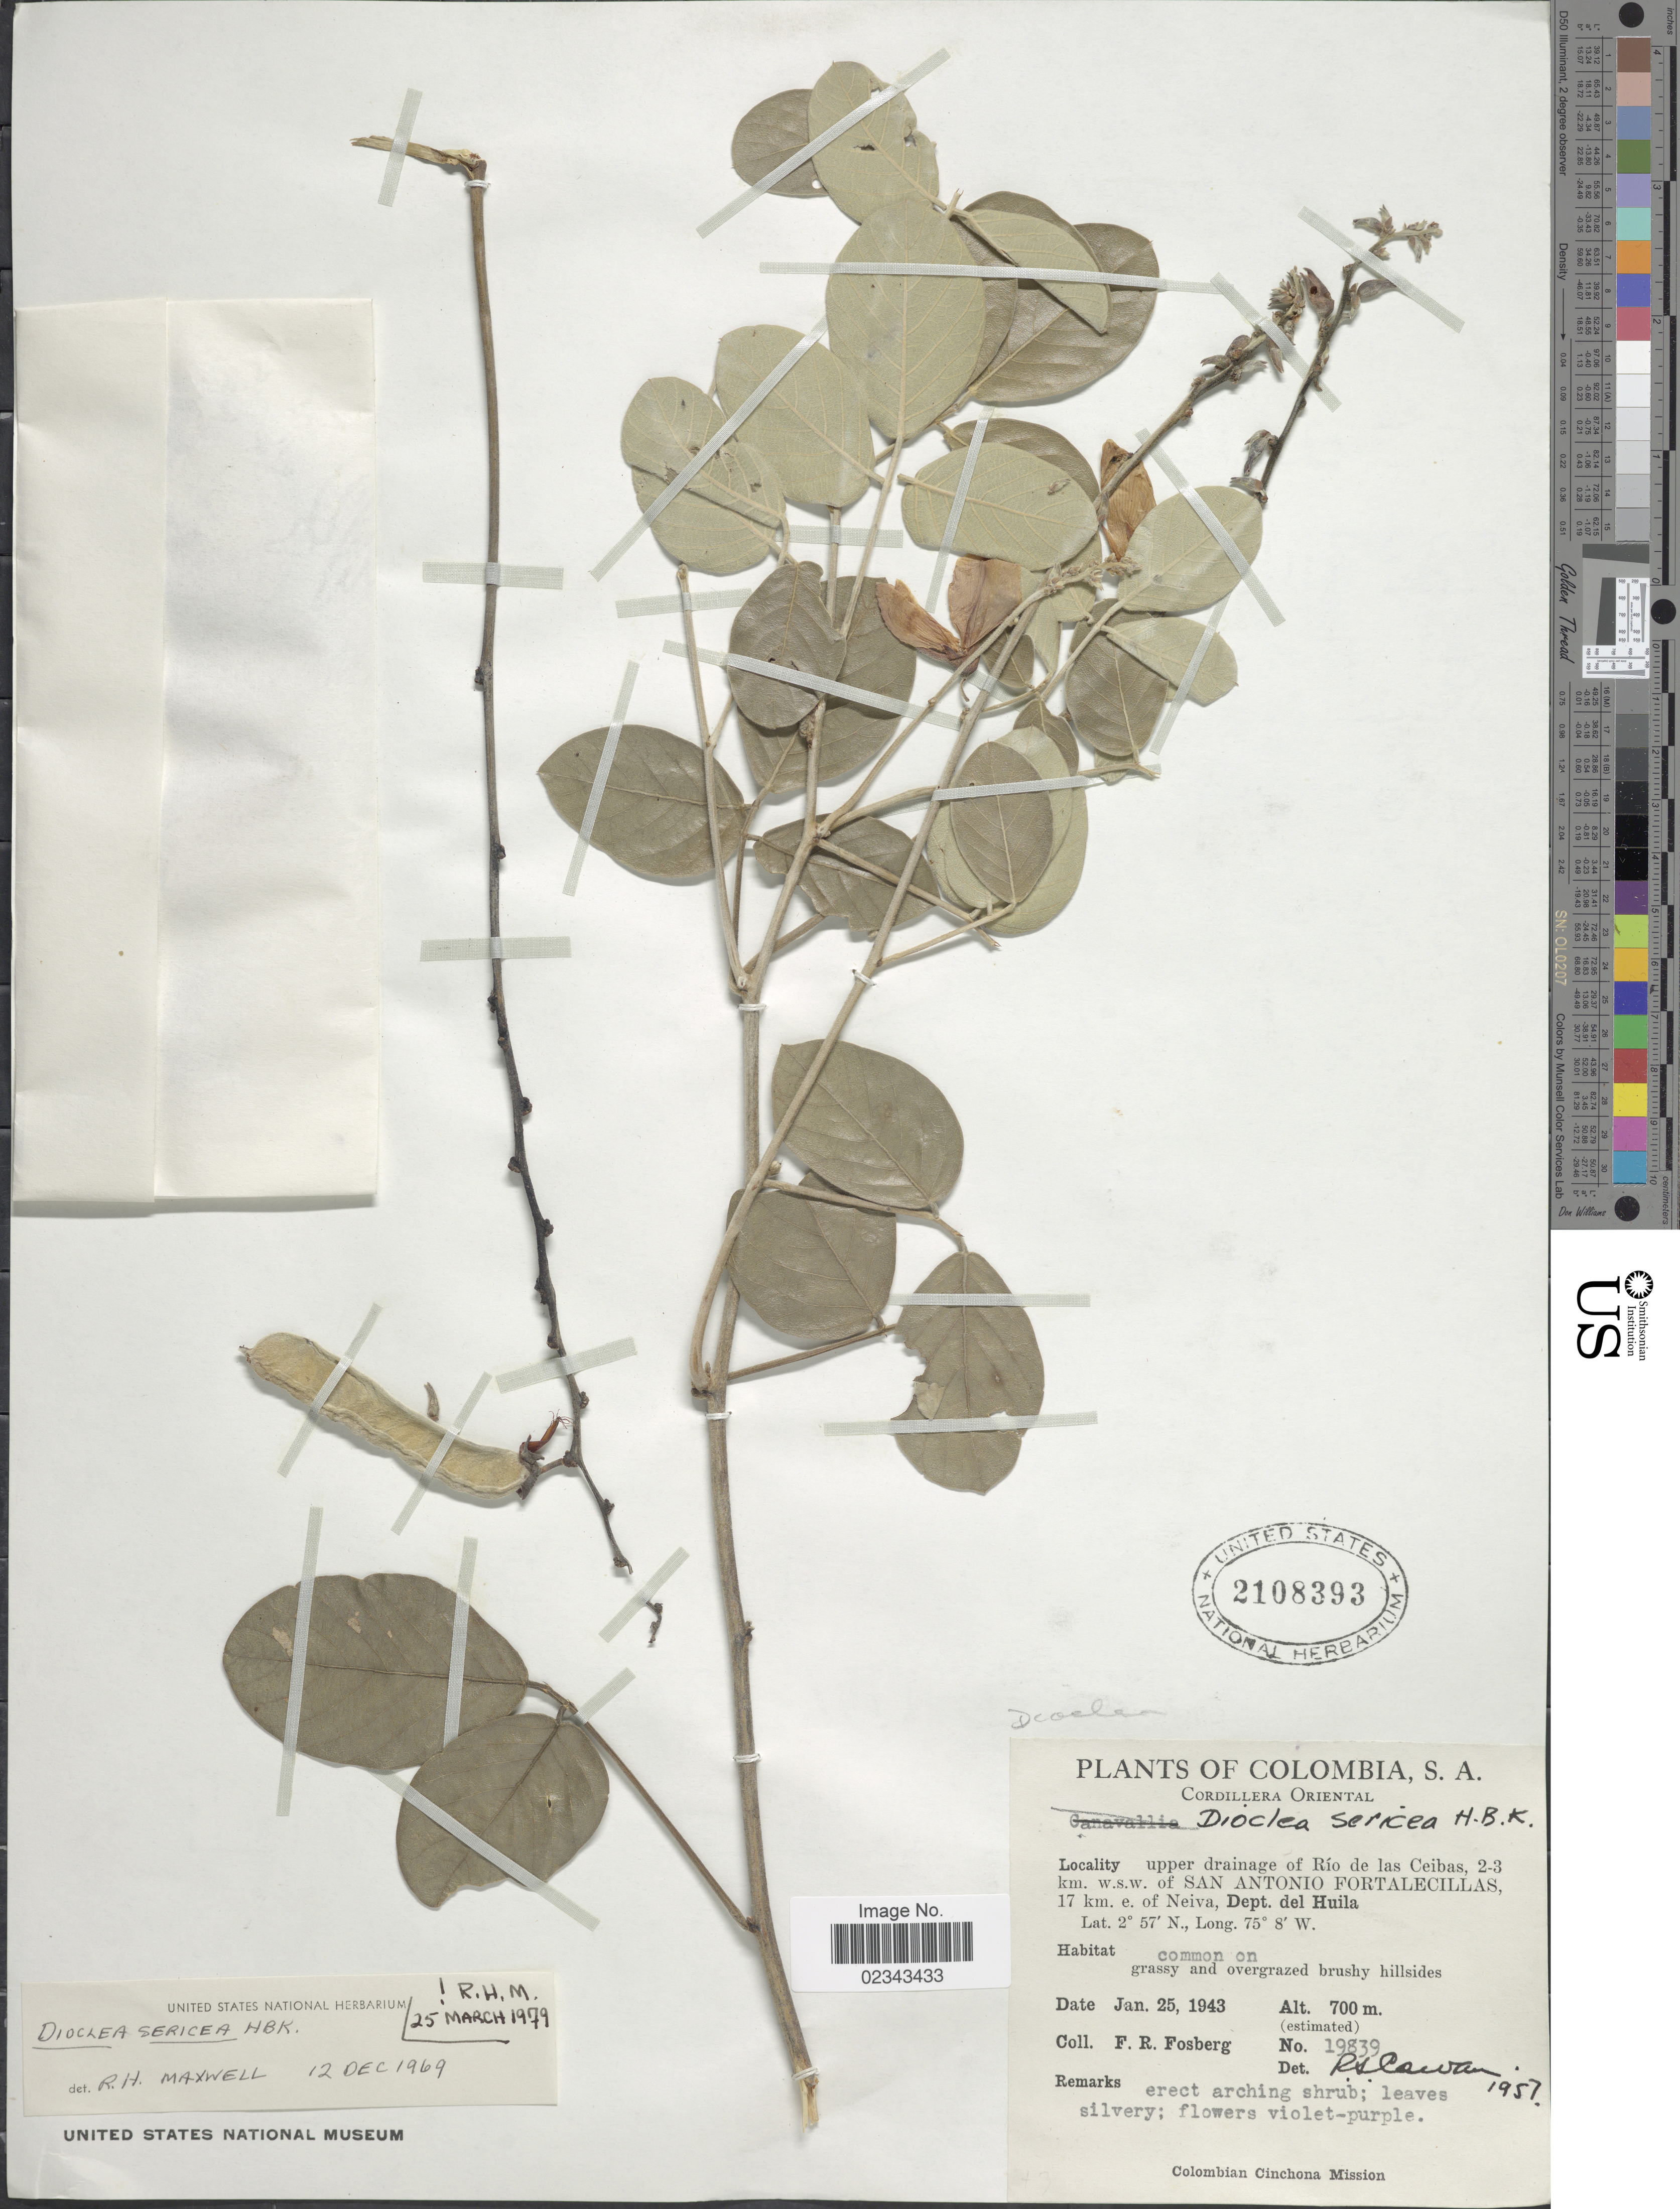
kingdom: Plantae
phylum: Tracheophyta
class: Magnoliopsida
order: Fabales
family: Fabaceae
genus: Dioclea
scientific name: Dioclea sericea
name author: Kunth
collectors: F. R. Fosberg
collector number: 19839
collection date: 1943-01-25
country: Colombia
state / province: Huila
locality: Cordillera Oriental, upper drainage of Río de las Ceibas, 2-3 km w.s.w. of San Antonio Fortalecillas, 17 km e. of Neiva, Dept. del Huila, common on grassy and overgrazed brushy hillsides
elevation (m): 700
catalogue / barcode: US 2108393